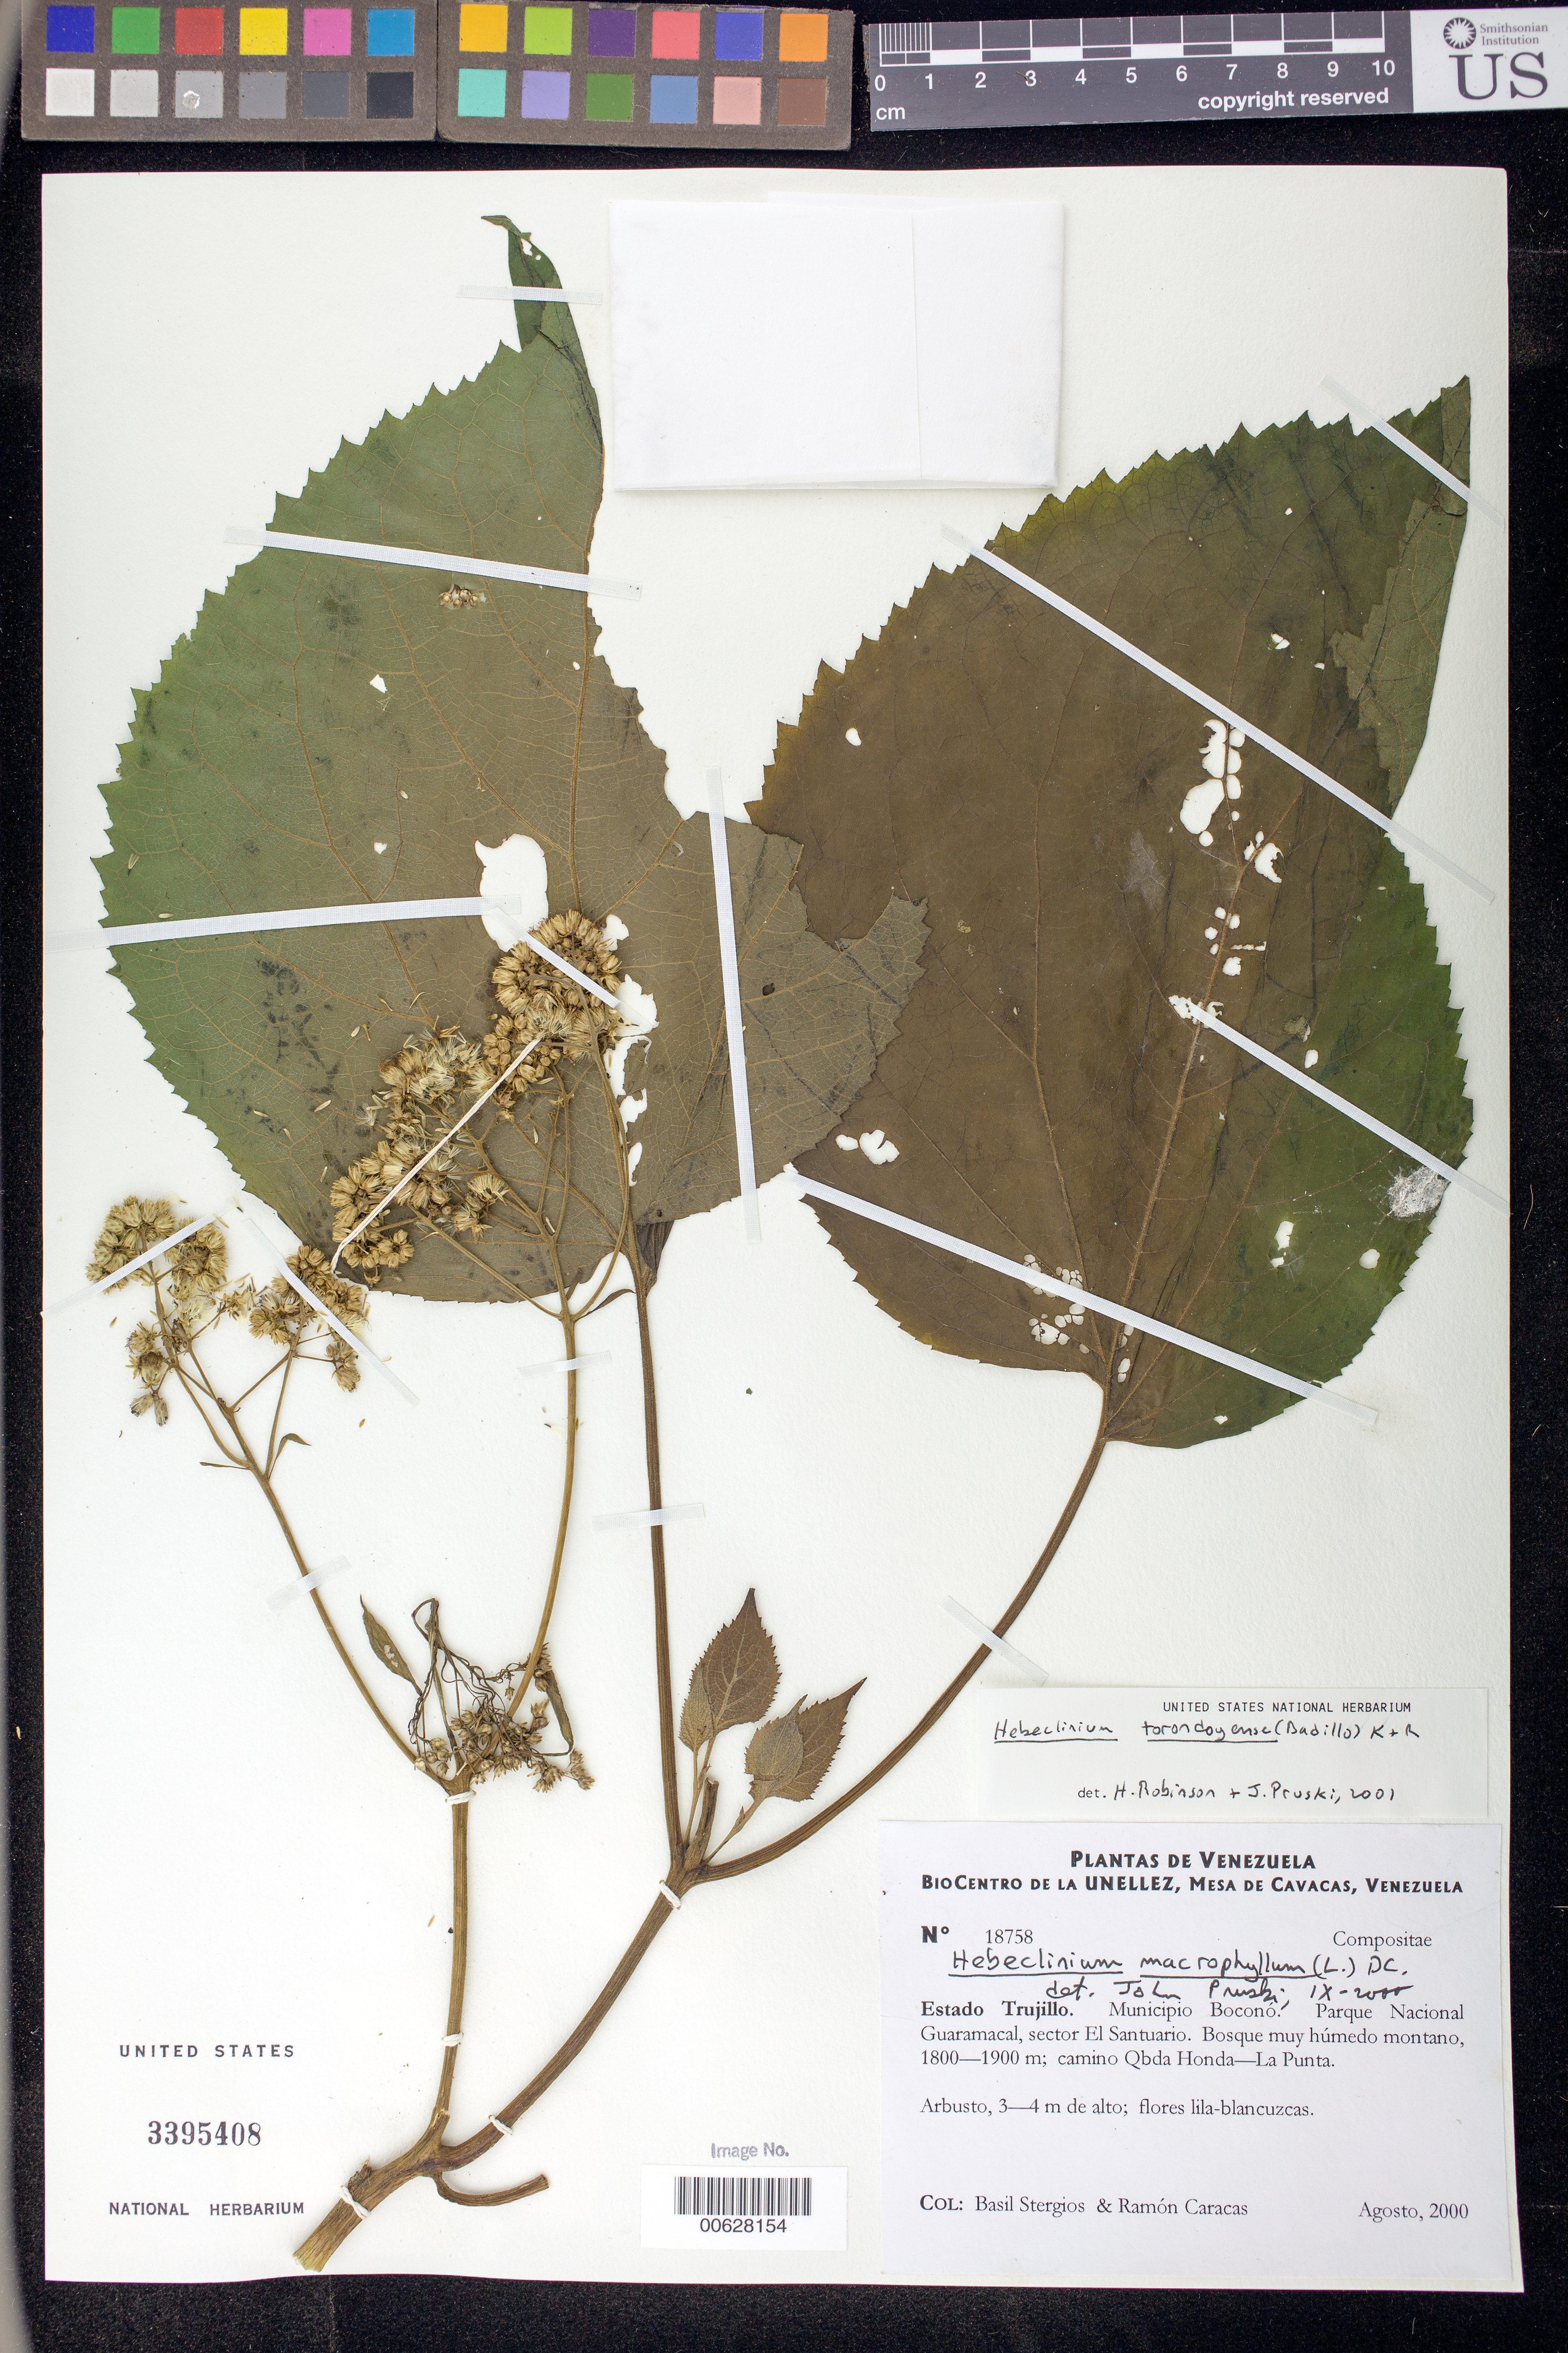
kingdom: Plantae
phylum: Tracheophyta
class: Magnoliopsida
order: Asterales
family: Asteraceae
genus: Hebeclinium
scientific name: Hebeclinium torondoyense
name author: (V.M. Badillo) R.M. King & H. Rob.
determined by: Robinson, Harold E., (US)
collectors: B. G. Stergios & R. Caracas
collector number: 18758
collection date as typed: Aug 2000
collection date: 2000-08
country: Venezuela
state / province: Trujillo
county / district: Boconó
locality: Parque Nacional Guaramacal, El Santuarío, Quebrada Honda-La Punta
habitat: Bosque muy húmedo montano.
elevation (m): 1800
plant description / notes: PORT, TEX, US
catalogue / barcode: US 3395408